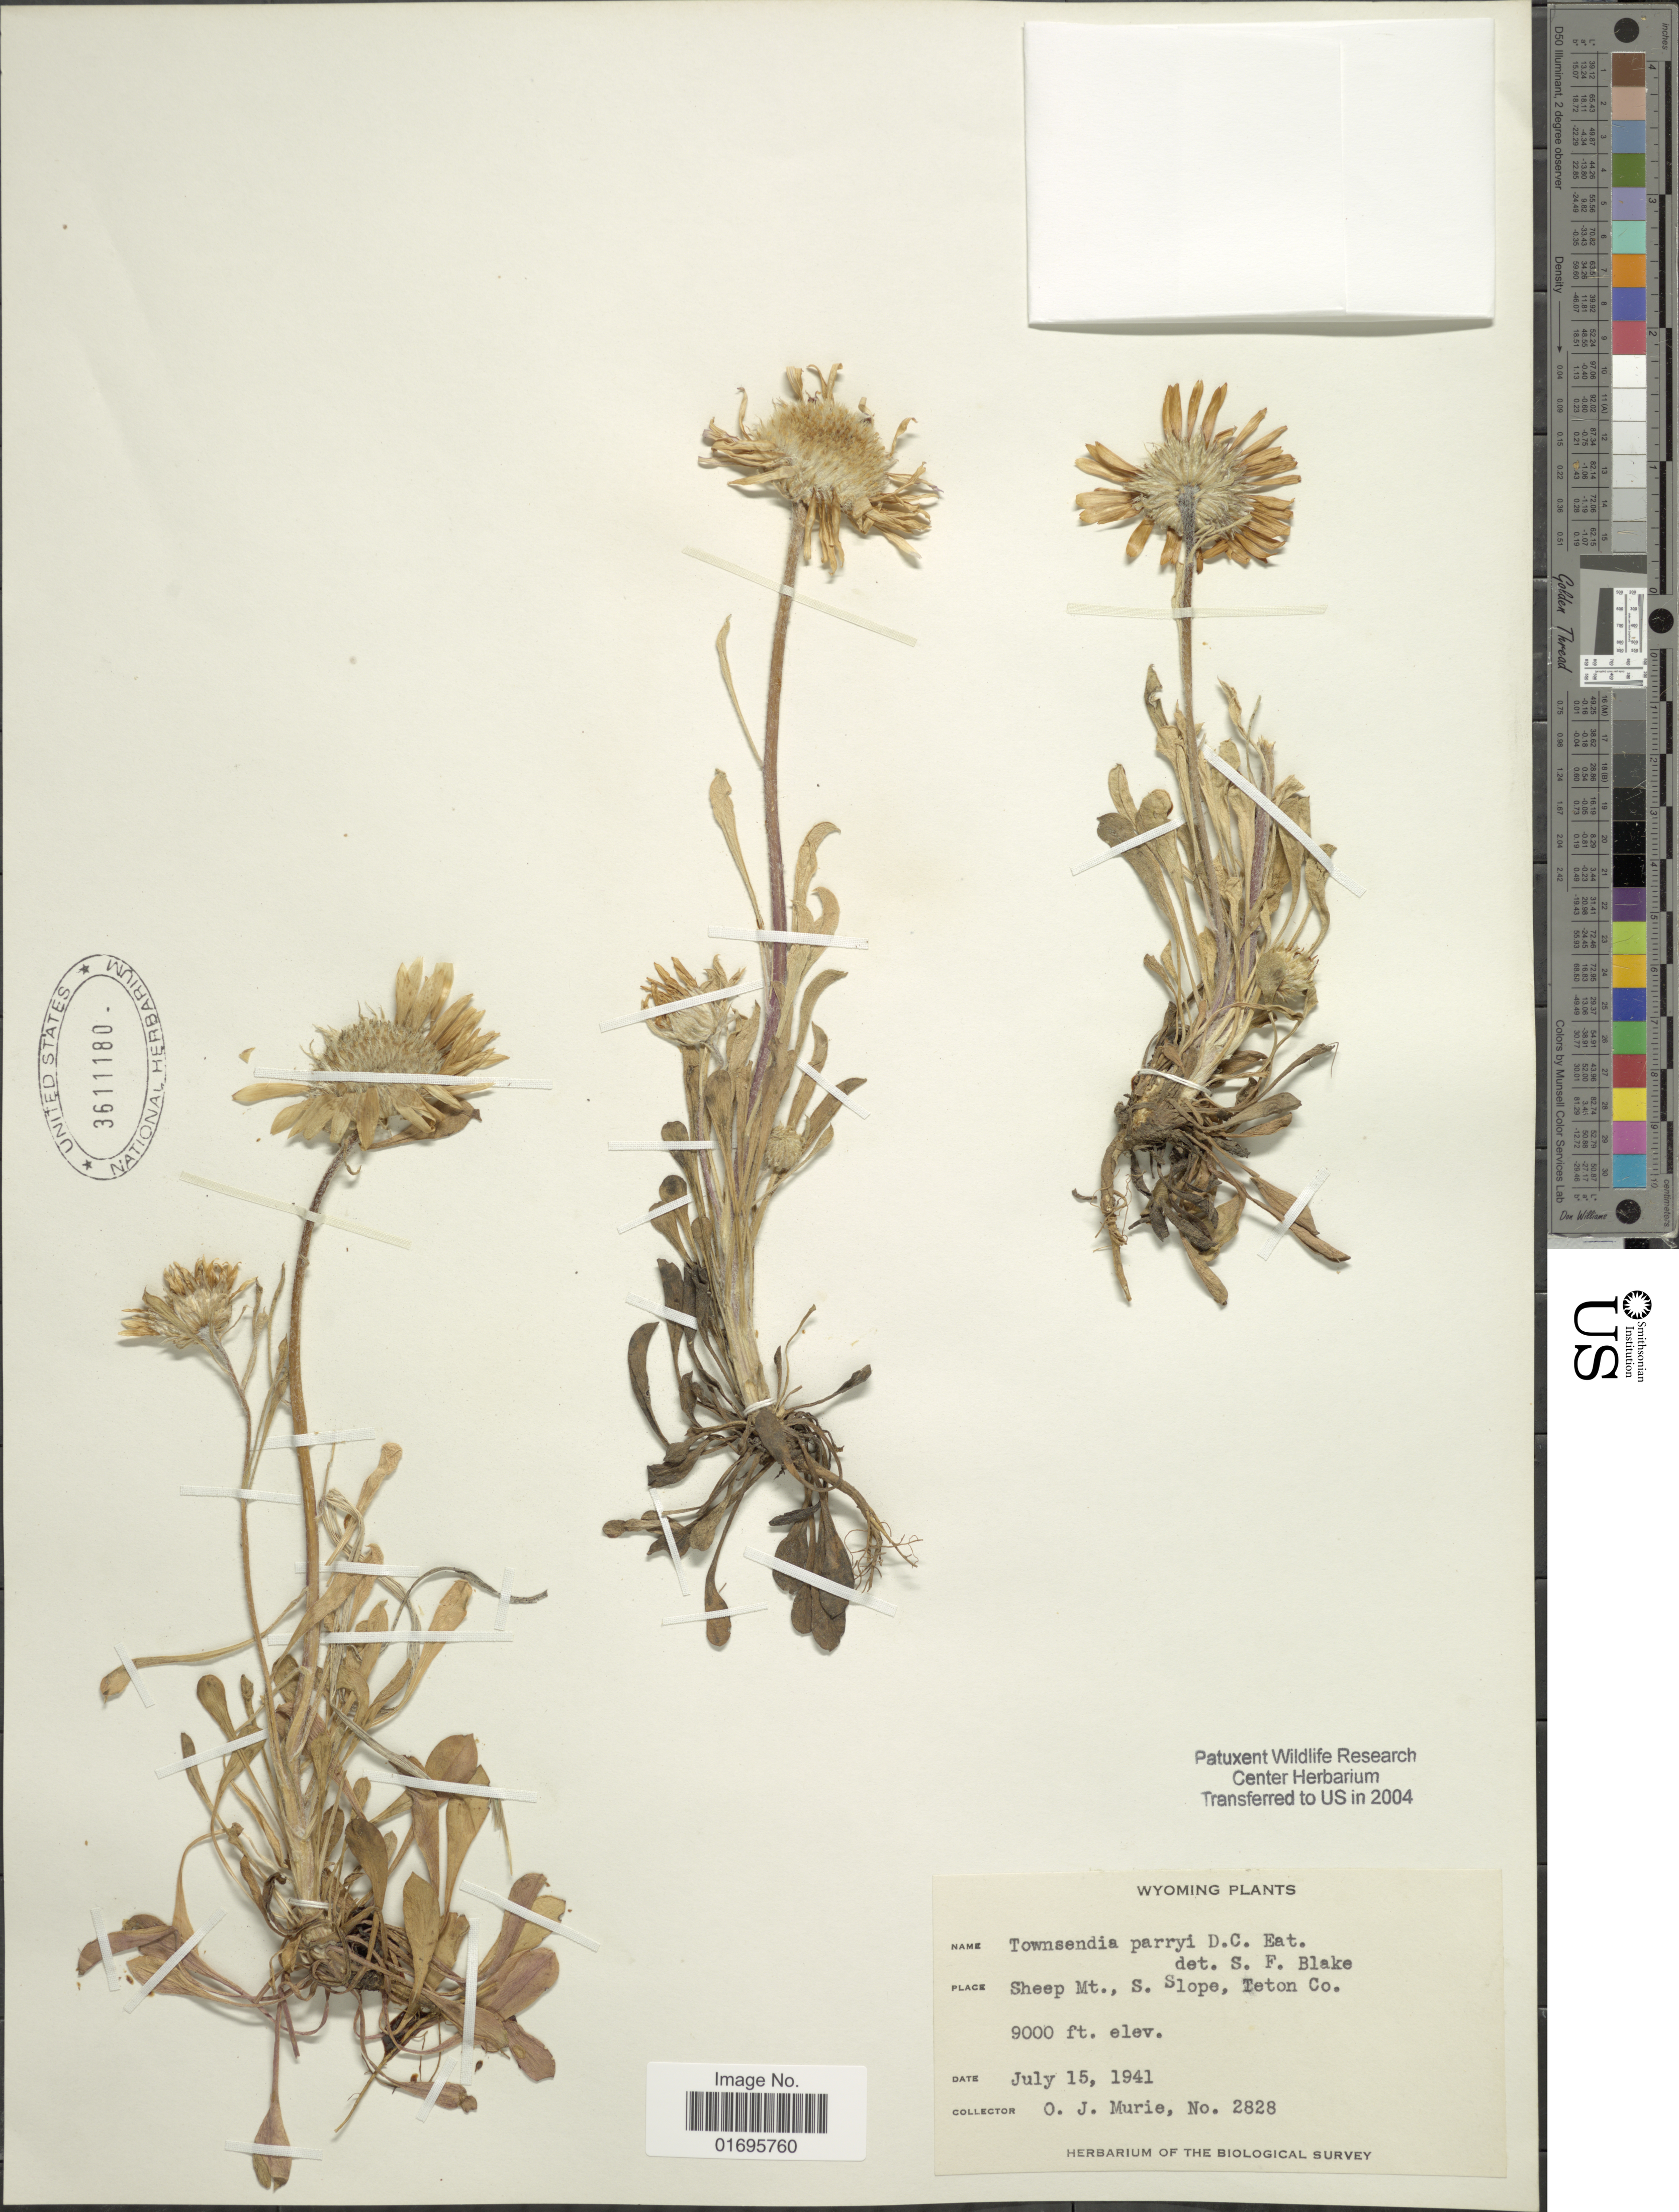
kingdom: Plantae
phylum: Tracheophyta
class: Magnoliopsida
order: Asterales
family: Asteraceae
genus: Townsendia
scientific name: Townsendia parryi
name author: D.C. Eaton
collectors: O. Murie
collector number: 2828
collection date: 1941-07-15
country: United States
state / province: Wyoming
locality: Sheep Mt., S. Slope, Teton Co.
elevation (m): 2743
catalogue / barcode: US 3611180